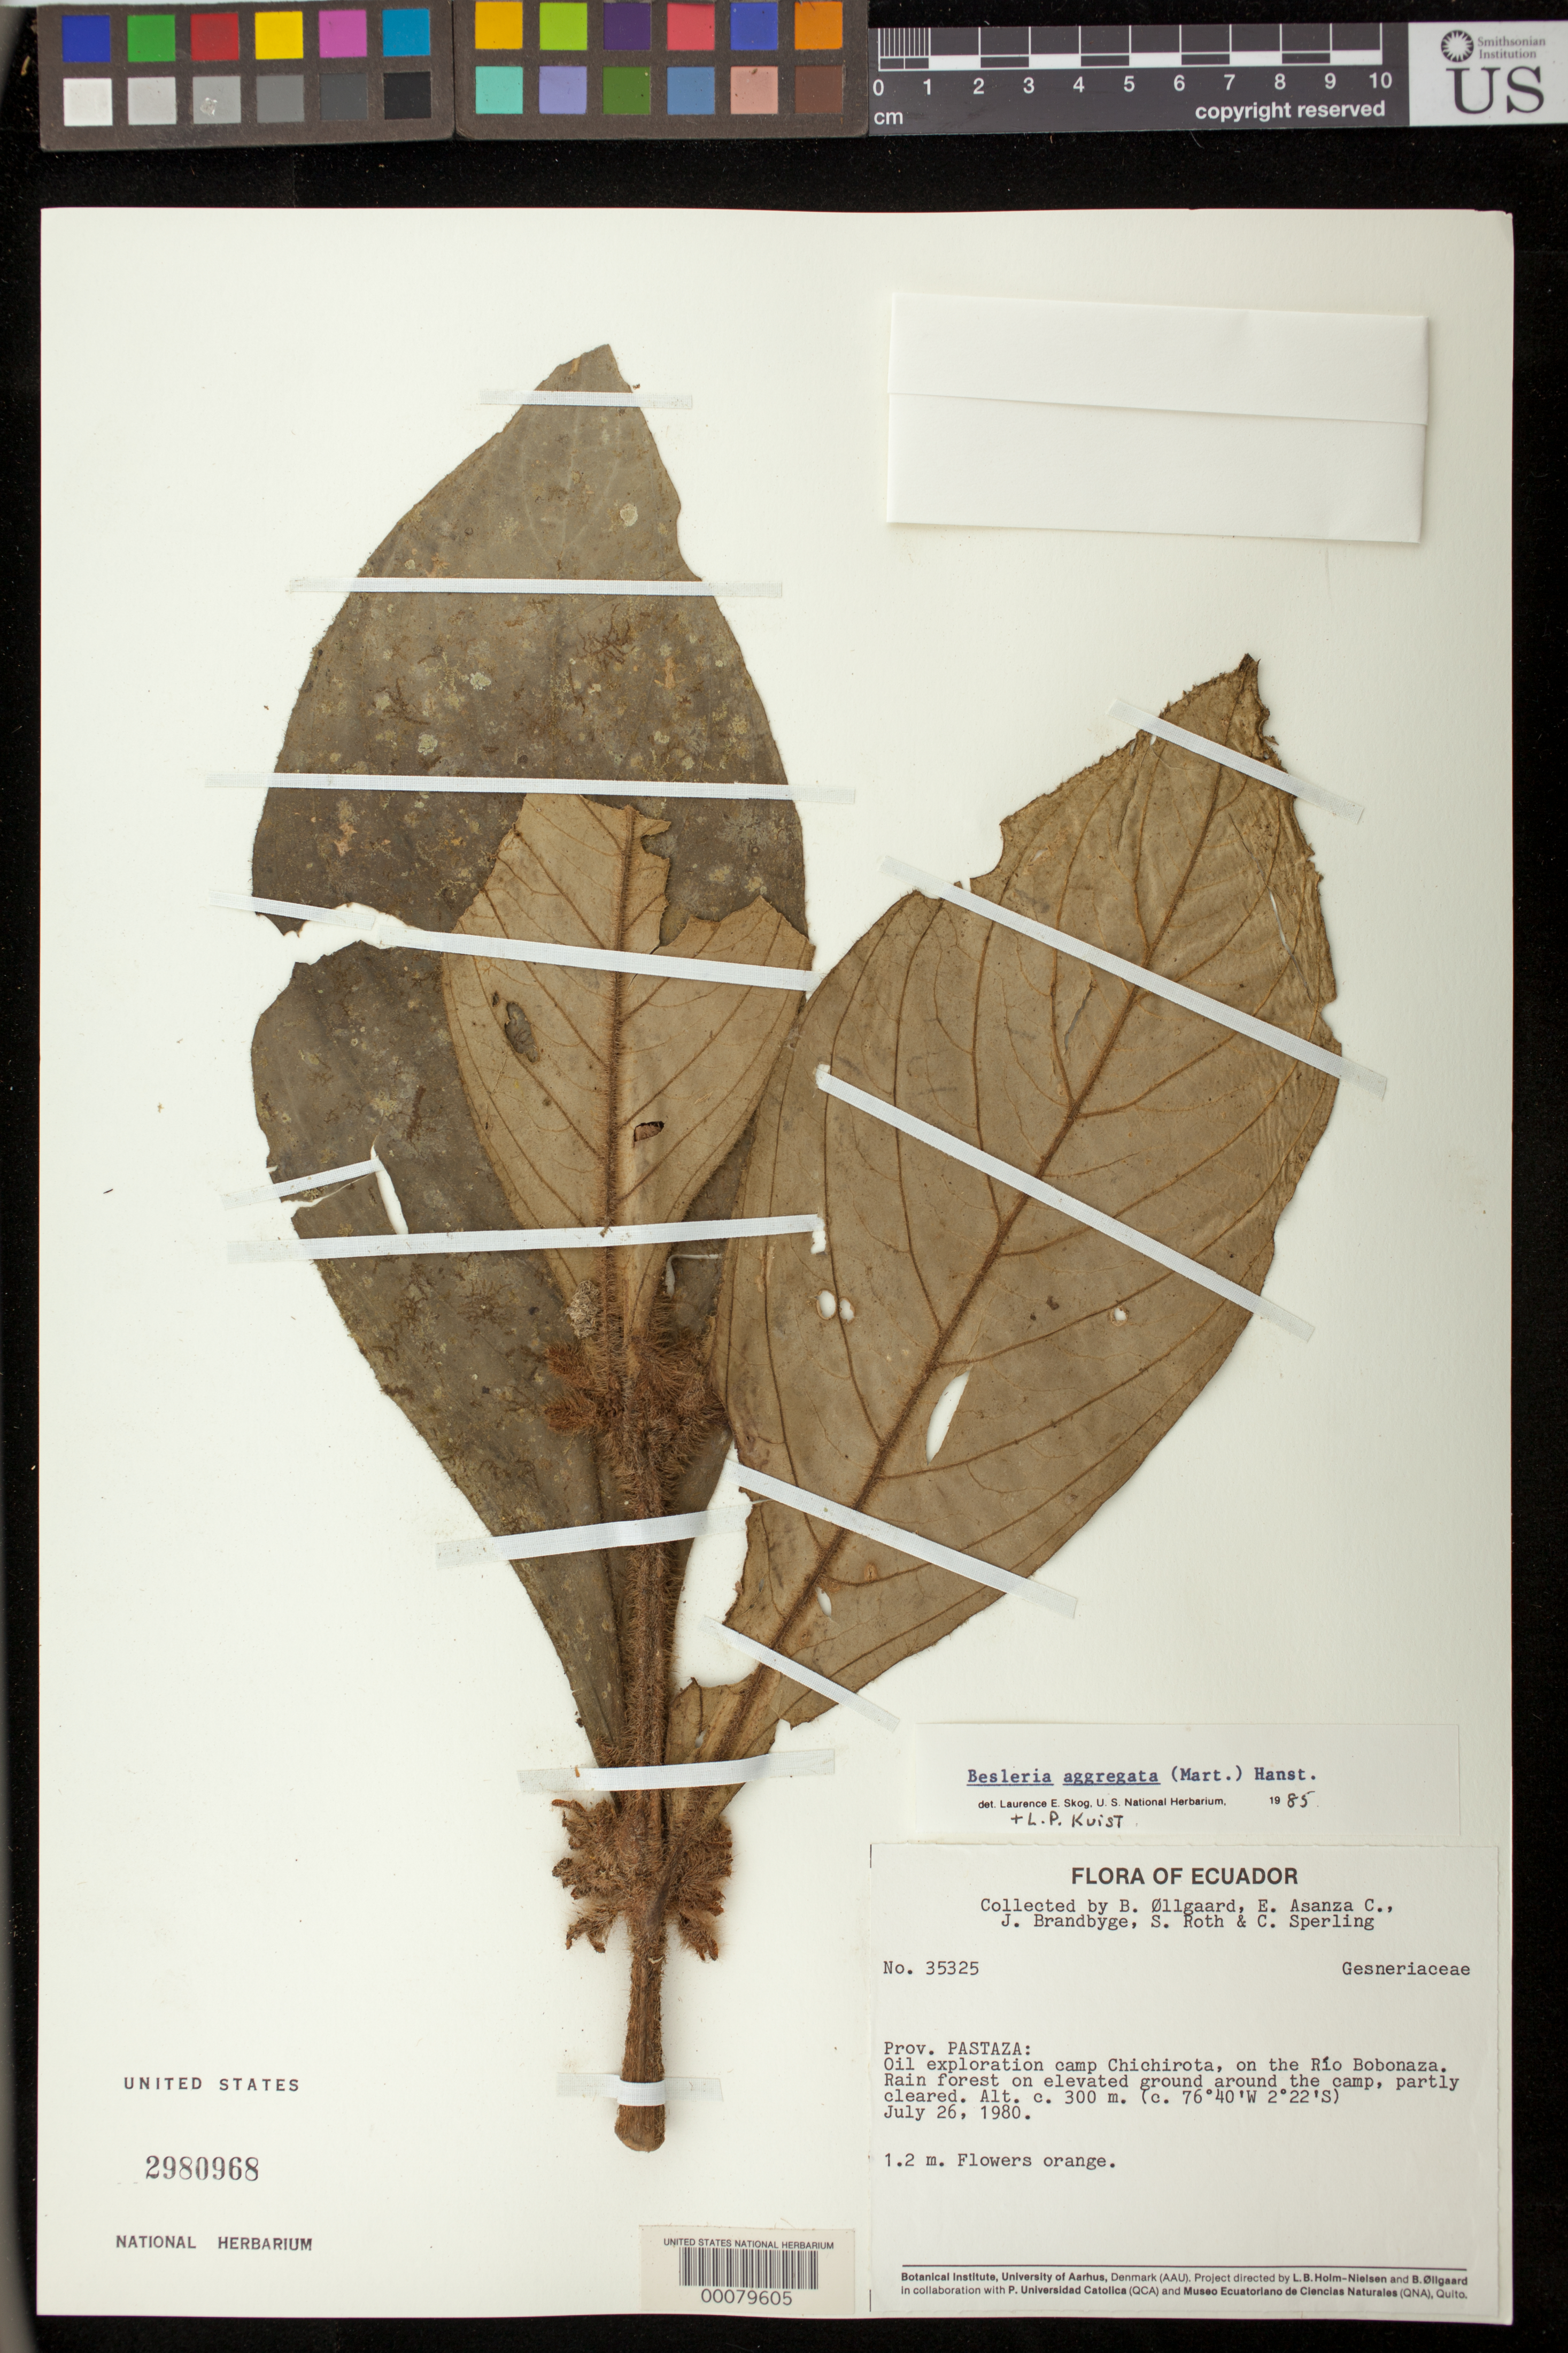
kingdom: Plantae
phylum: Tracheophyta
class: Magnoliopsida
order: Lamiales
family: Gesneriaceae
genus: Besleria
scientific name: Besleria aggregata var. aggregata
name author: (Mart.) Hanst.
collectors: B. Øllgaard, E. Asanza C., J. Brandbyge, S. Roth & C. Sperling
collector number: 35325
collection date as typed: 26 Jul 1980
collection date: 1980-07-26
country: Ecuador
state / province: Pastaza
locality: Oil exploration camp Chichirota, on the Rio Bobonaza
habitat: Rain forest on elevated ground around the camp, partly cleared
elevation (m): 300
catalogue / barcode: US 2980968